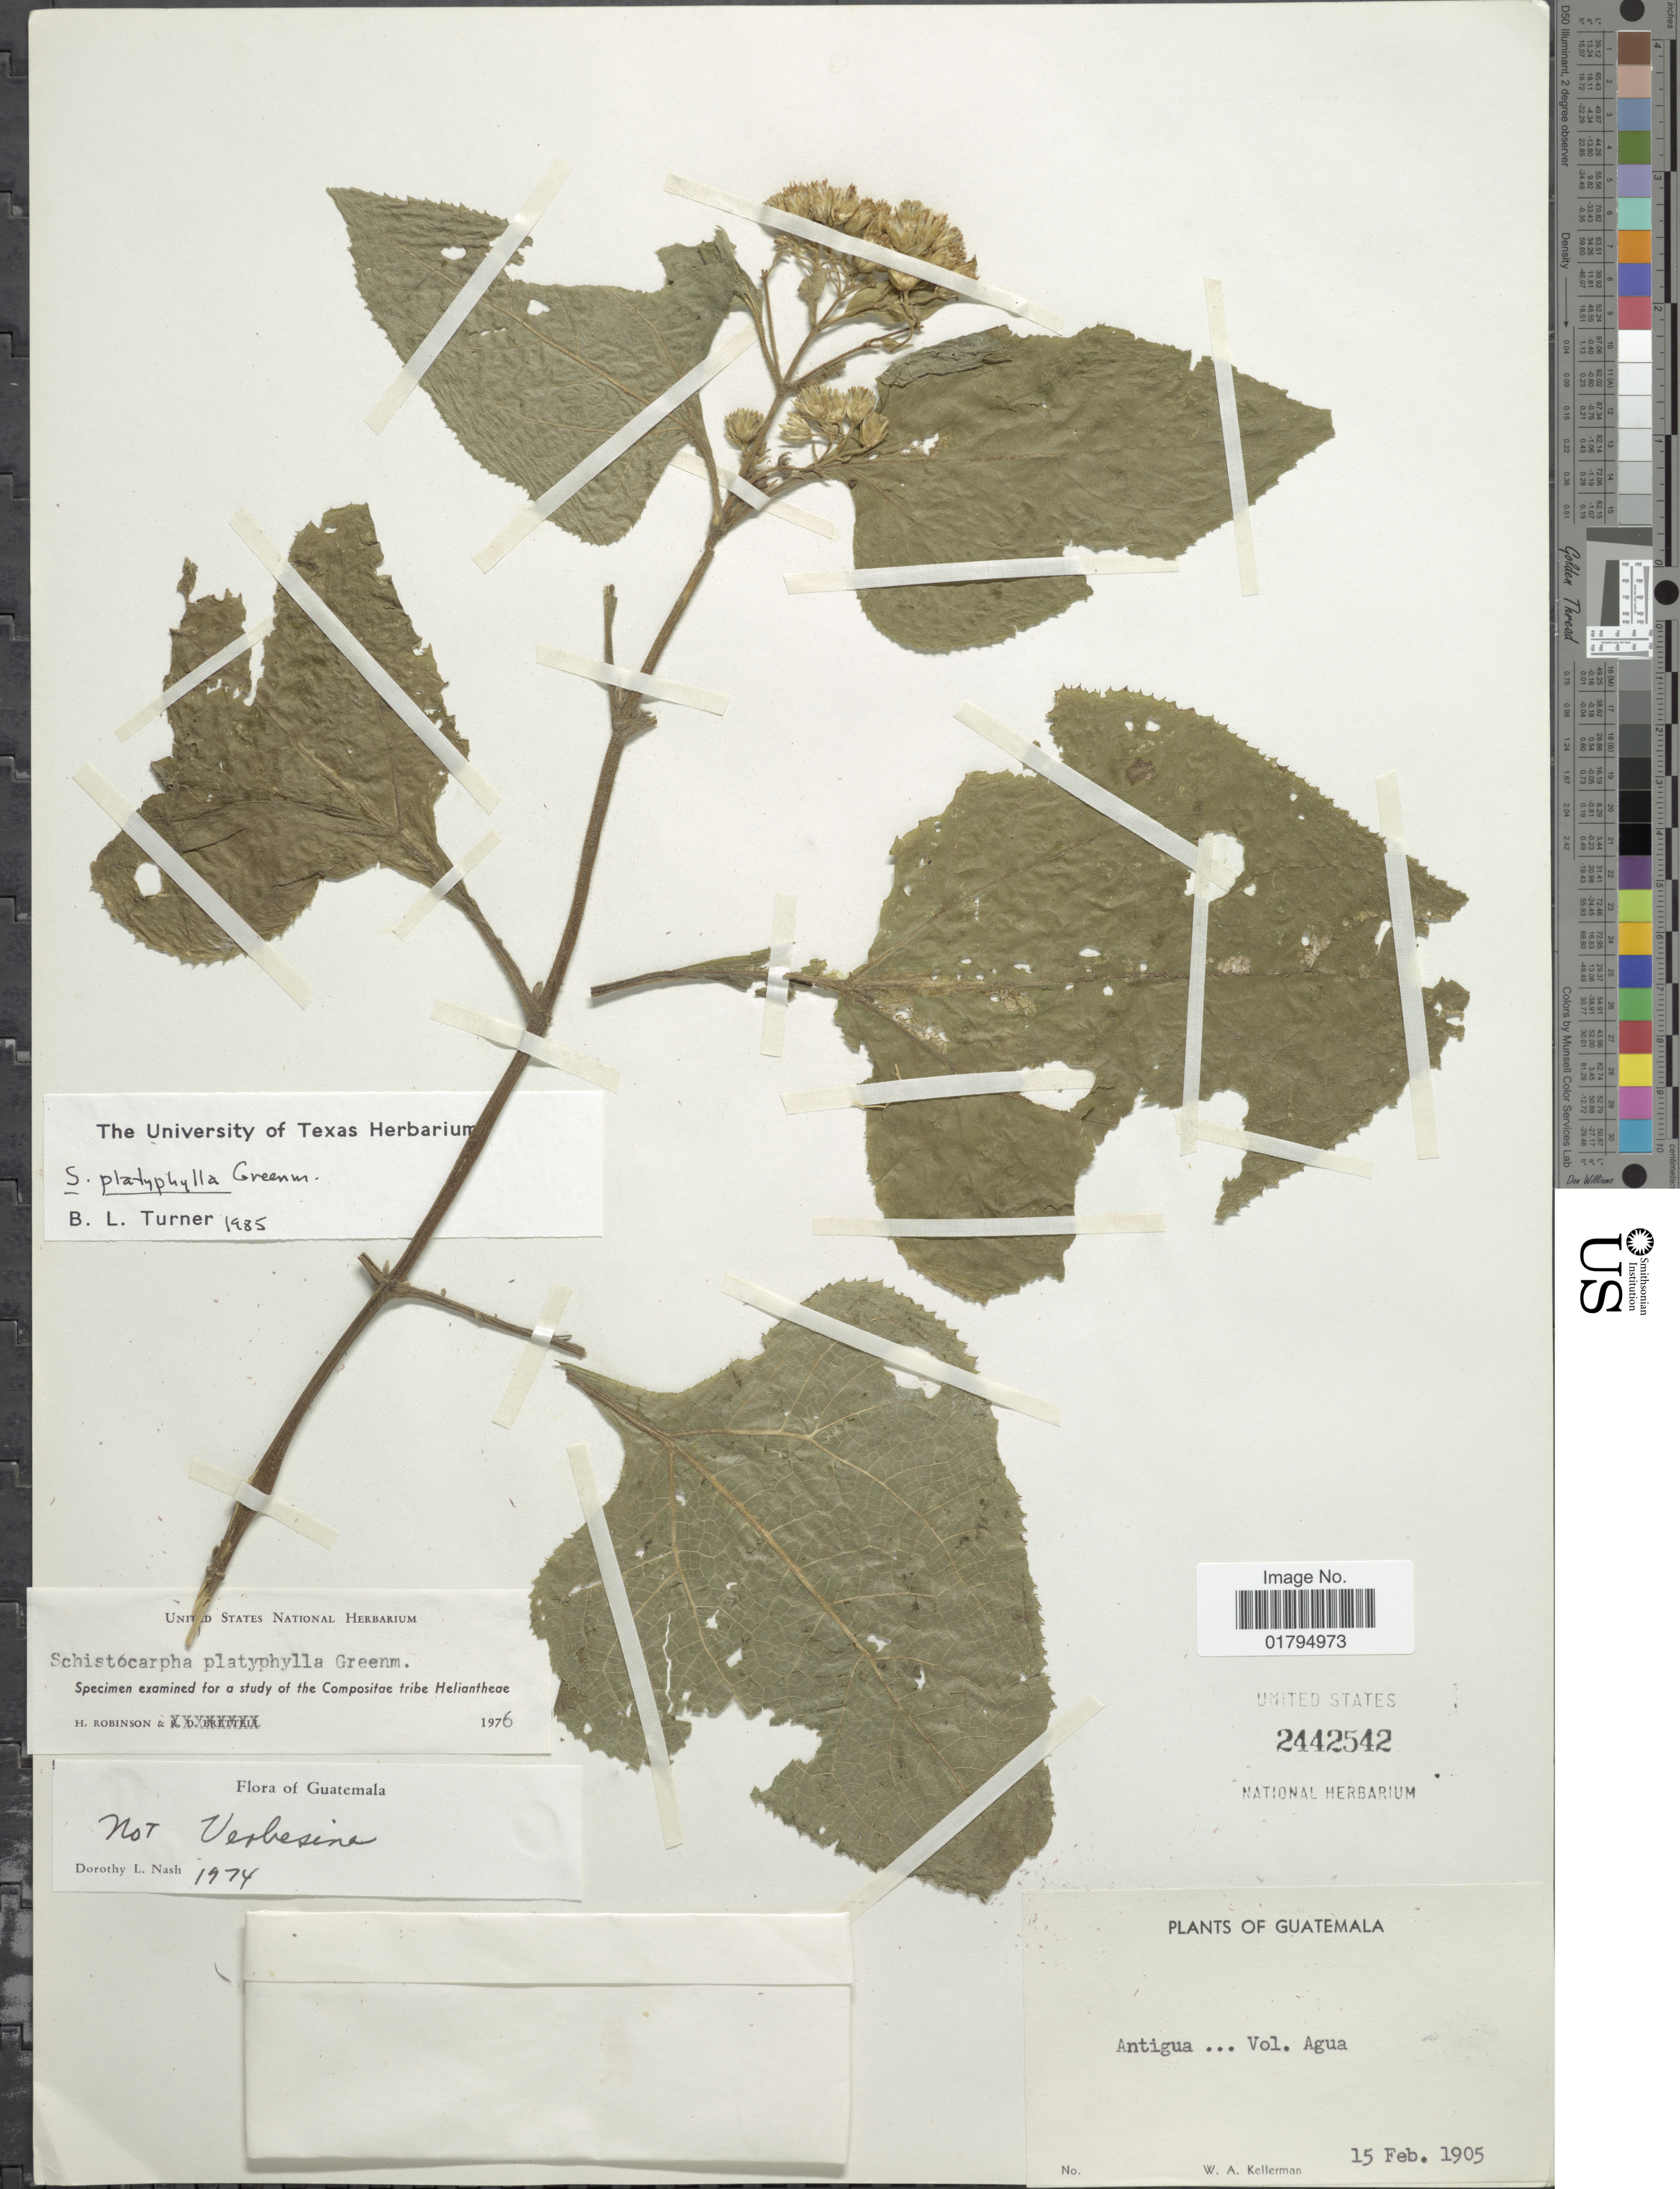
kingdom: Plantae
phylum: Tracheophyta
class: Magnoliopsida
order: Asterales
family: Asteraceae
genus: Schistocarpha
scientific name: Schistocarpha platyphylla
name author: Greenm.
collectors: W. Kellerman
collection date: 1905-02-15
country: Guatemala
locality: Antigua... Vol. Agua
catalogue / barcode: US 2442542